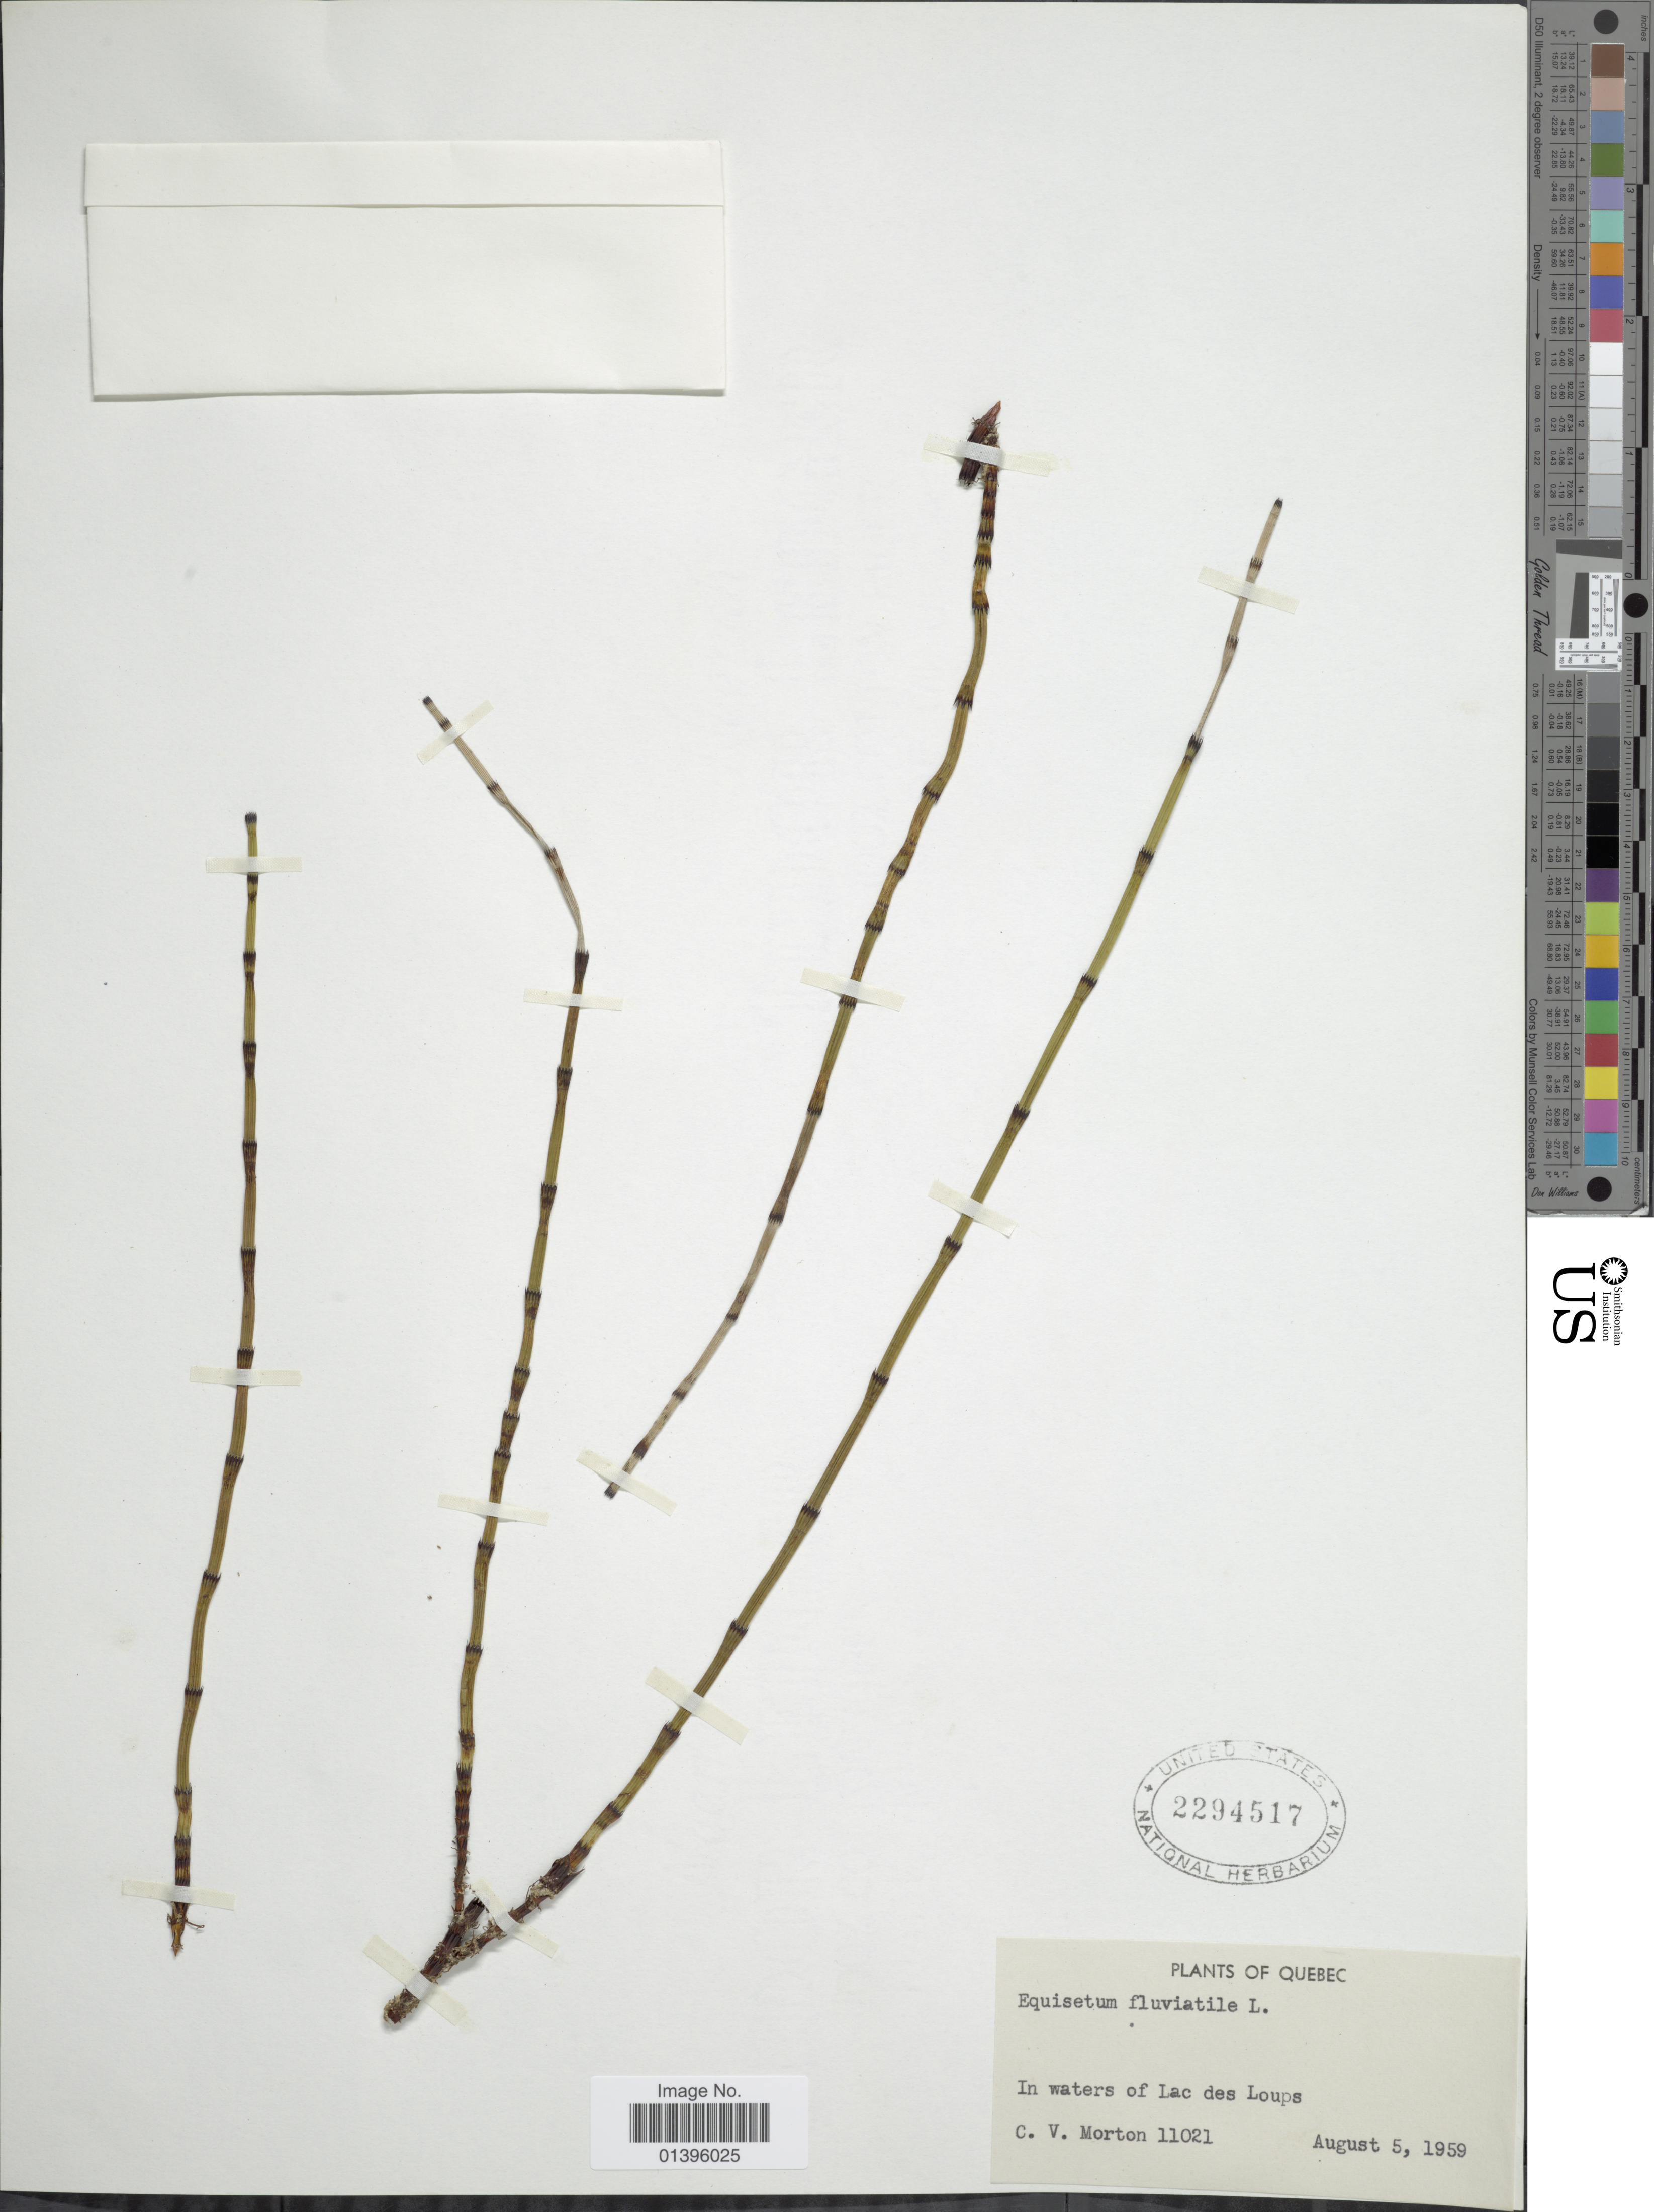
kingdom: Plantae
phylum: Tracheophyta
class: Polypodiopsida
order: Equisetales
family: Equisetaceae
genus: Equisetum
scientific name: Equisetum fluviatile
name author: L.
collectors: C. V. Morton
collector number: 11021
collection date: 1959-08-05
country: Canada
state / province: Quebec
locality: In waters of Lac des Loups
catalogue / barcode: US 2294517